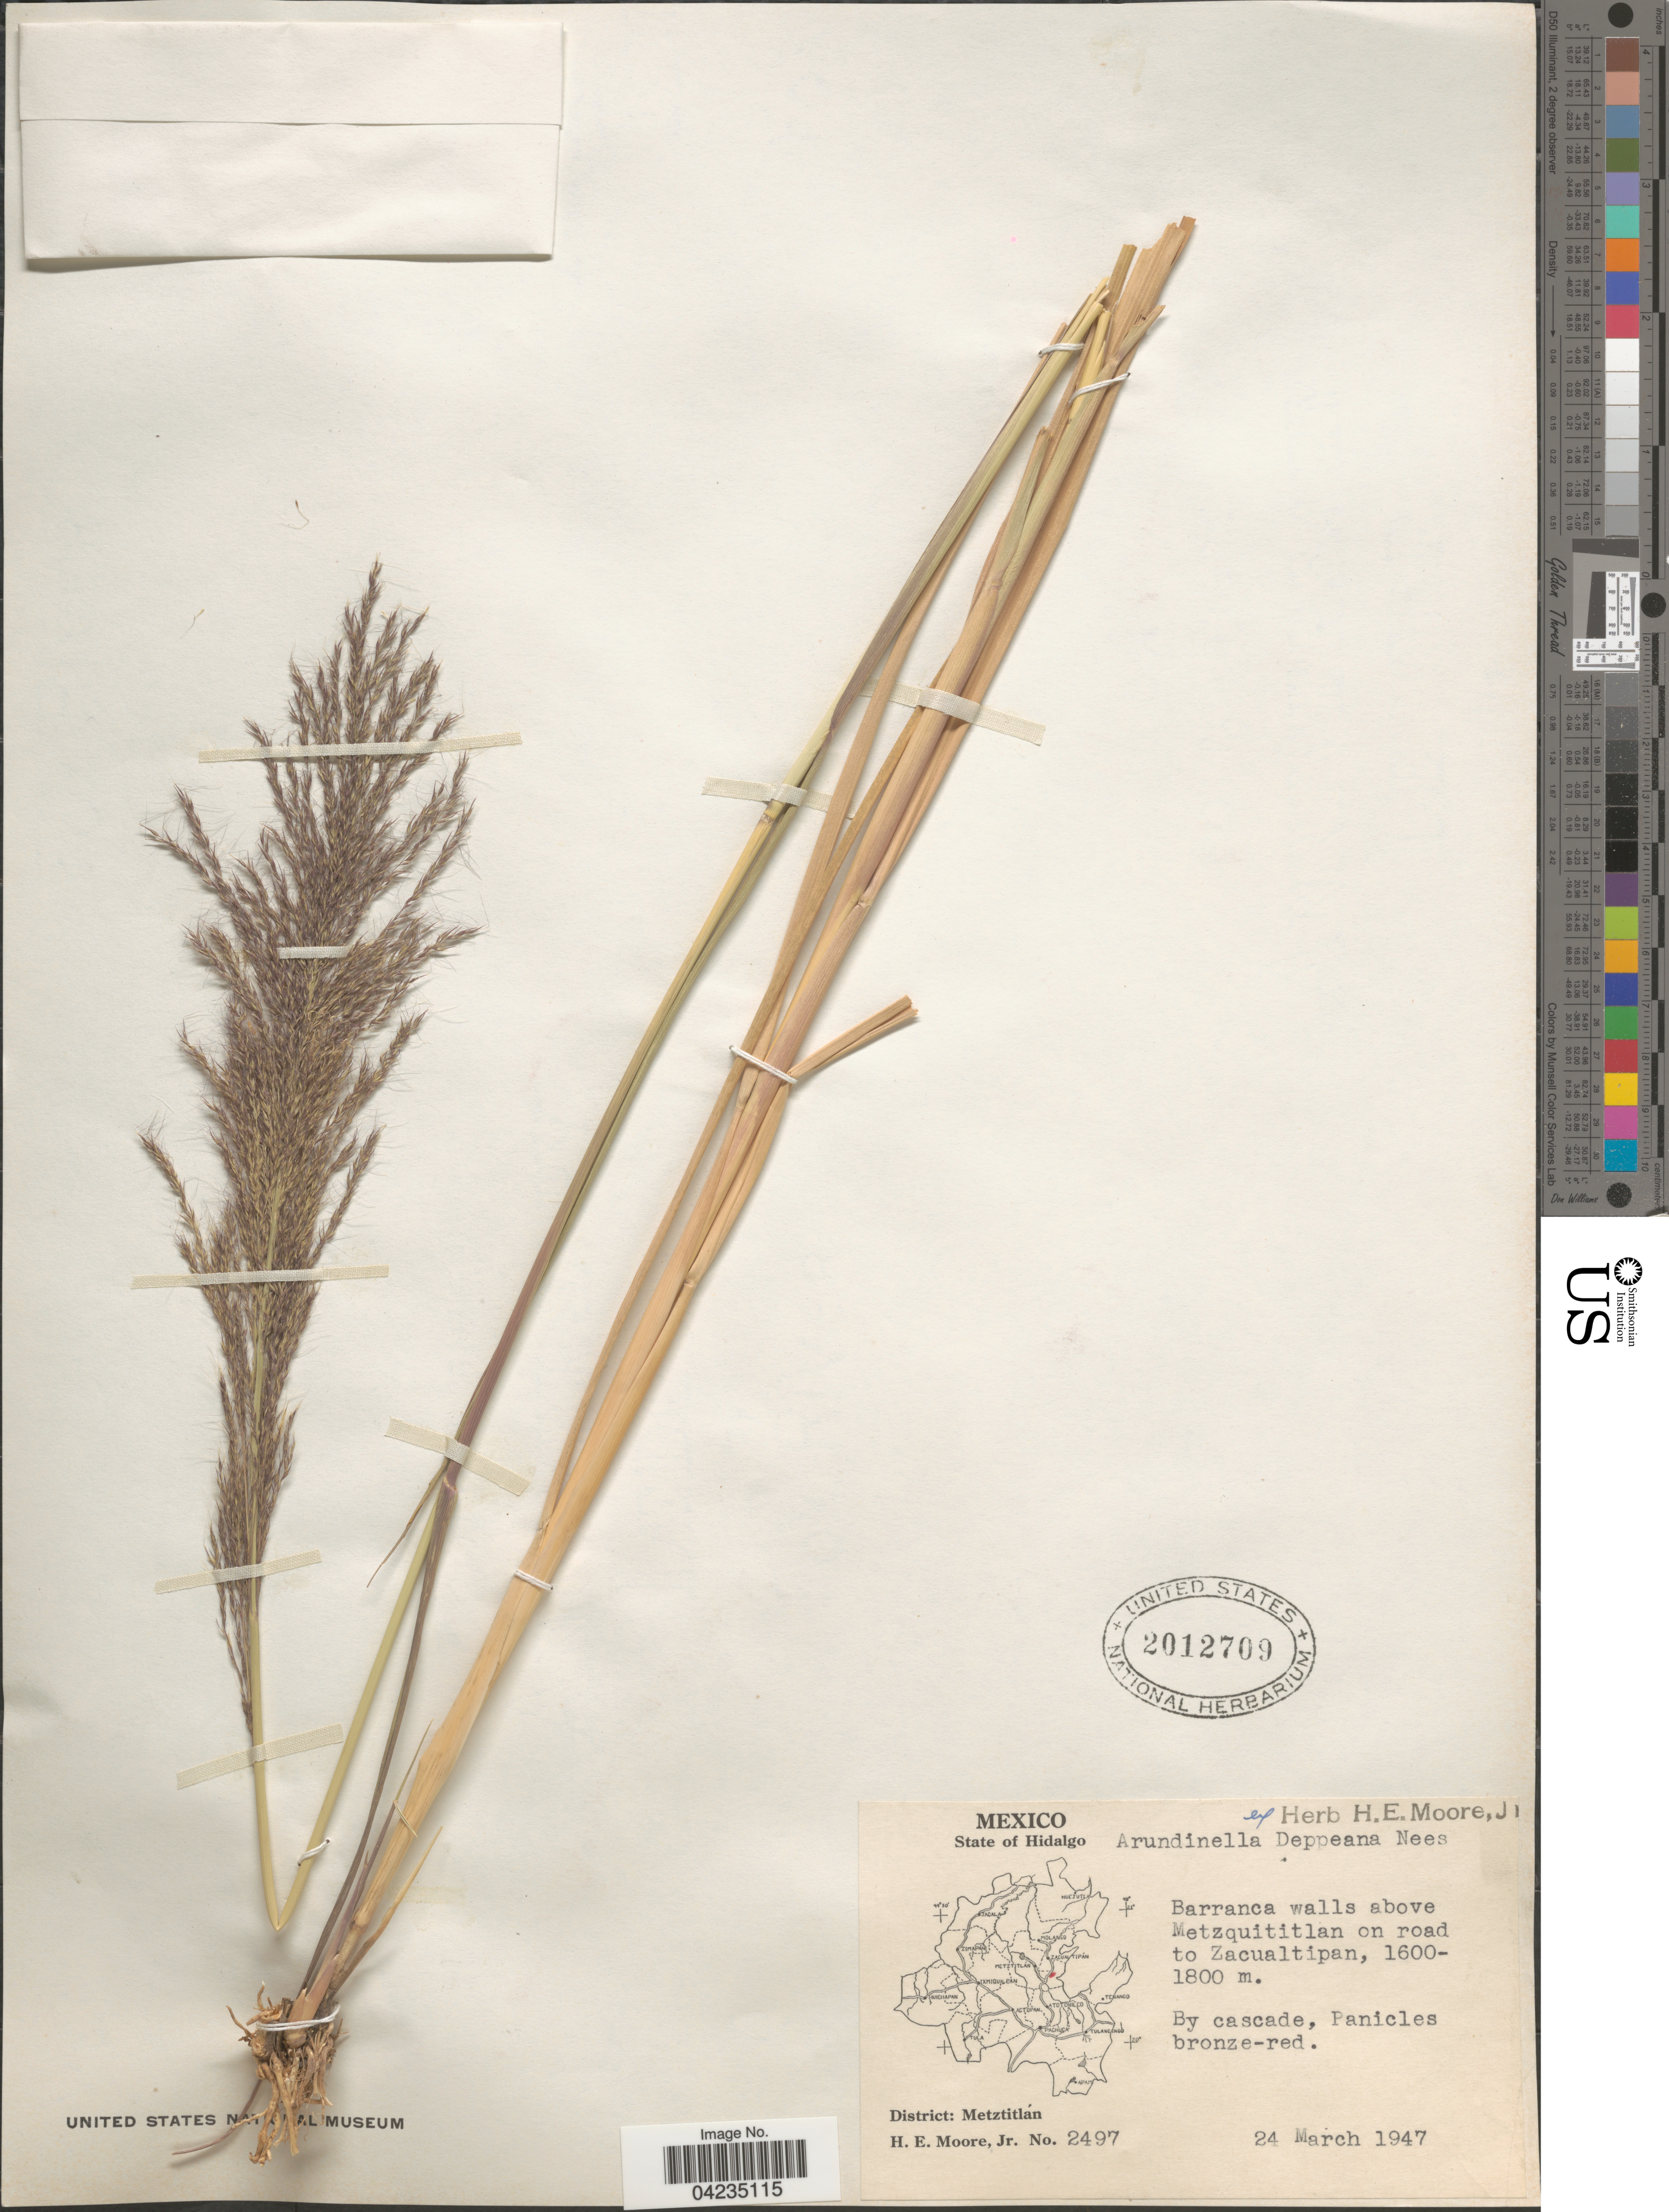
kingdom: Plantae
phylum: Tracheophyta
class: Liliopsida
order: Poales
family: Poaceae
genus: Arundinella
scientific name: Arundinella deppeana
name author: Nees ex Steud.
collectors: H. Moore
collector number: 2497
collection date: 1947-03-24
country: Mexico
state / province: Hidalgo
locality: Barranca walls above Metzquititlan on road to Zacualtipan.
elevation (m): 1600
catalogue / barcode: US 2012709